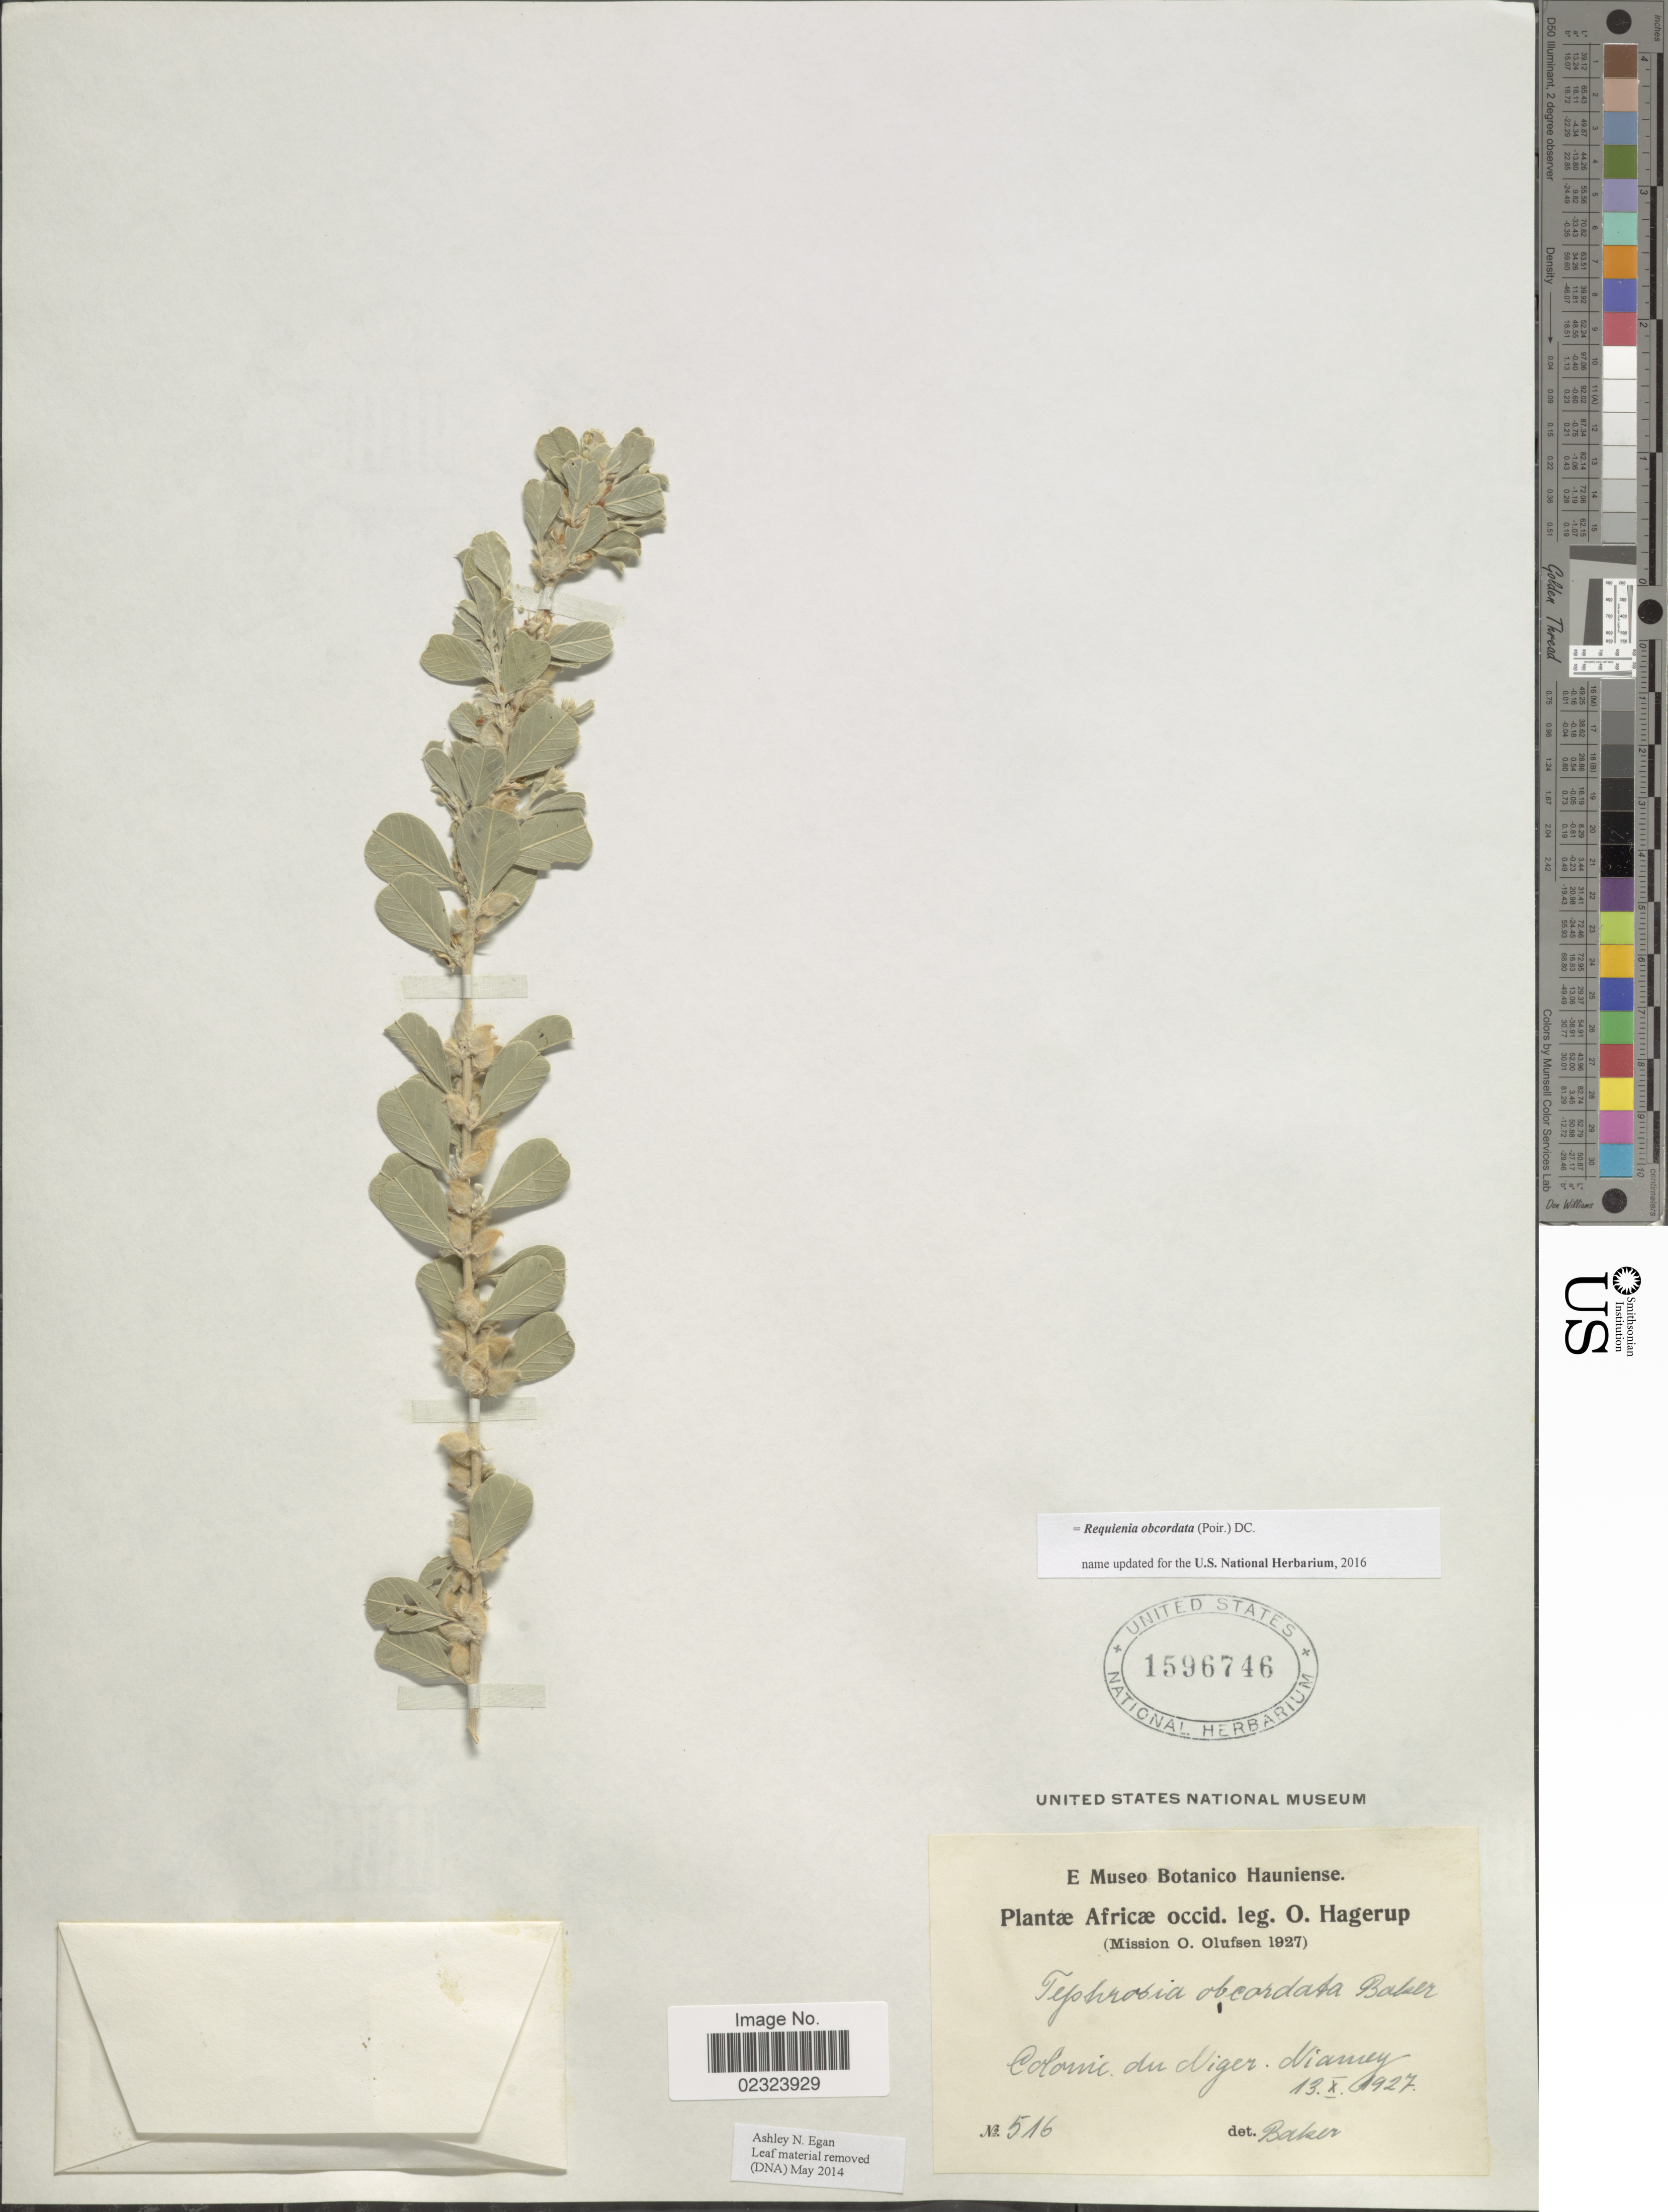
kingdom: Plantae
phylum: Tracheophyta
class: Magnoliopsida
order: Fabales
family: Fabaceae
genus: Requienia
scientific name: Requienia obcordata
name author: (Poir.) DC.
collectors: O. Hagerup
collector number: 516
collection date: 1927-10-13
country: Niger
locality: Africae occid. Colonie du Niger. Niamey.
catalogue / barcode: US 1596746